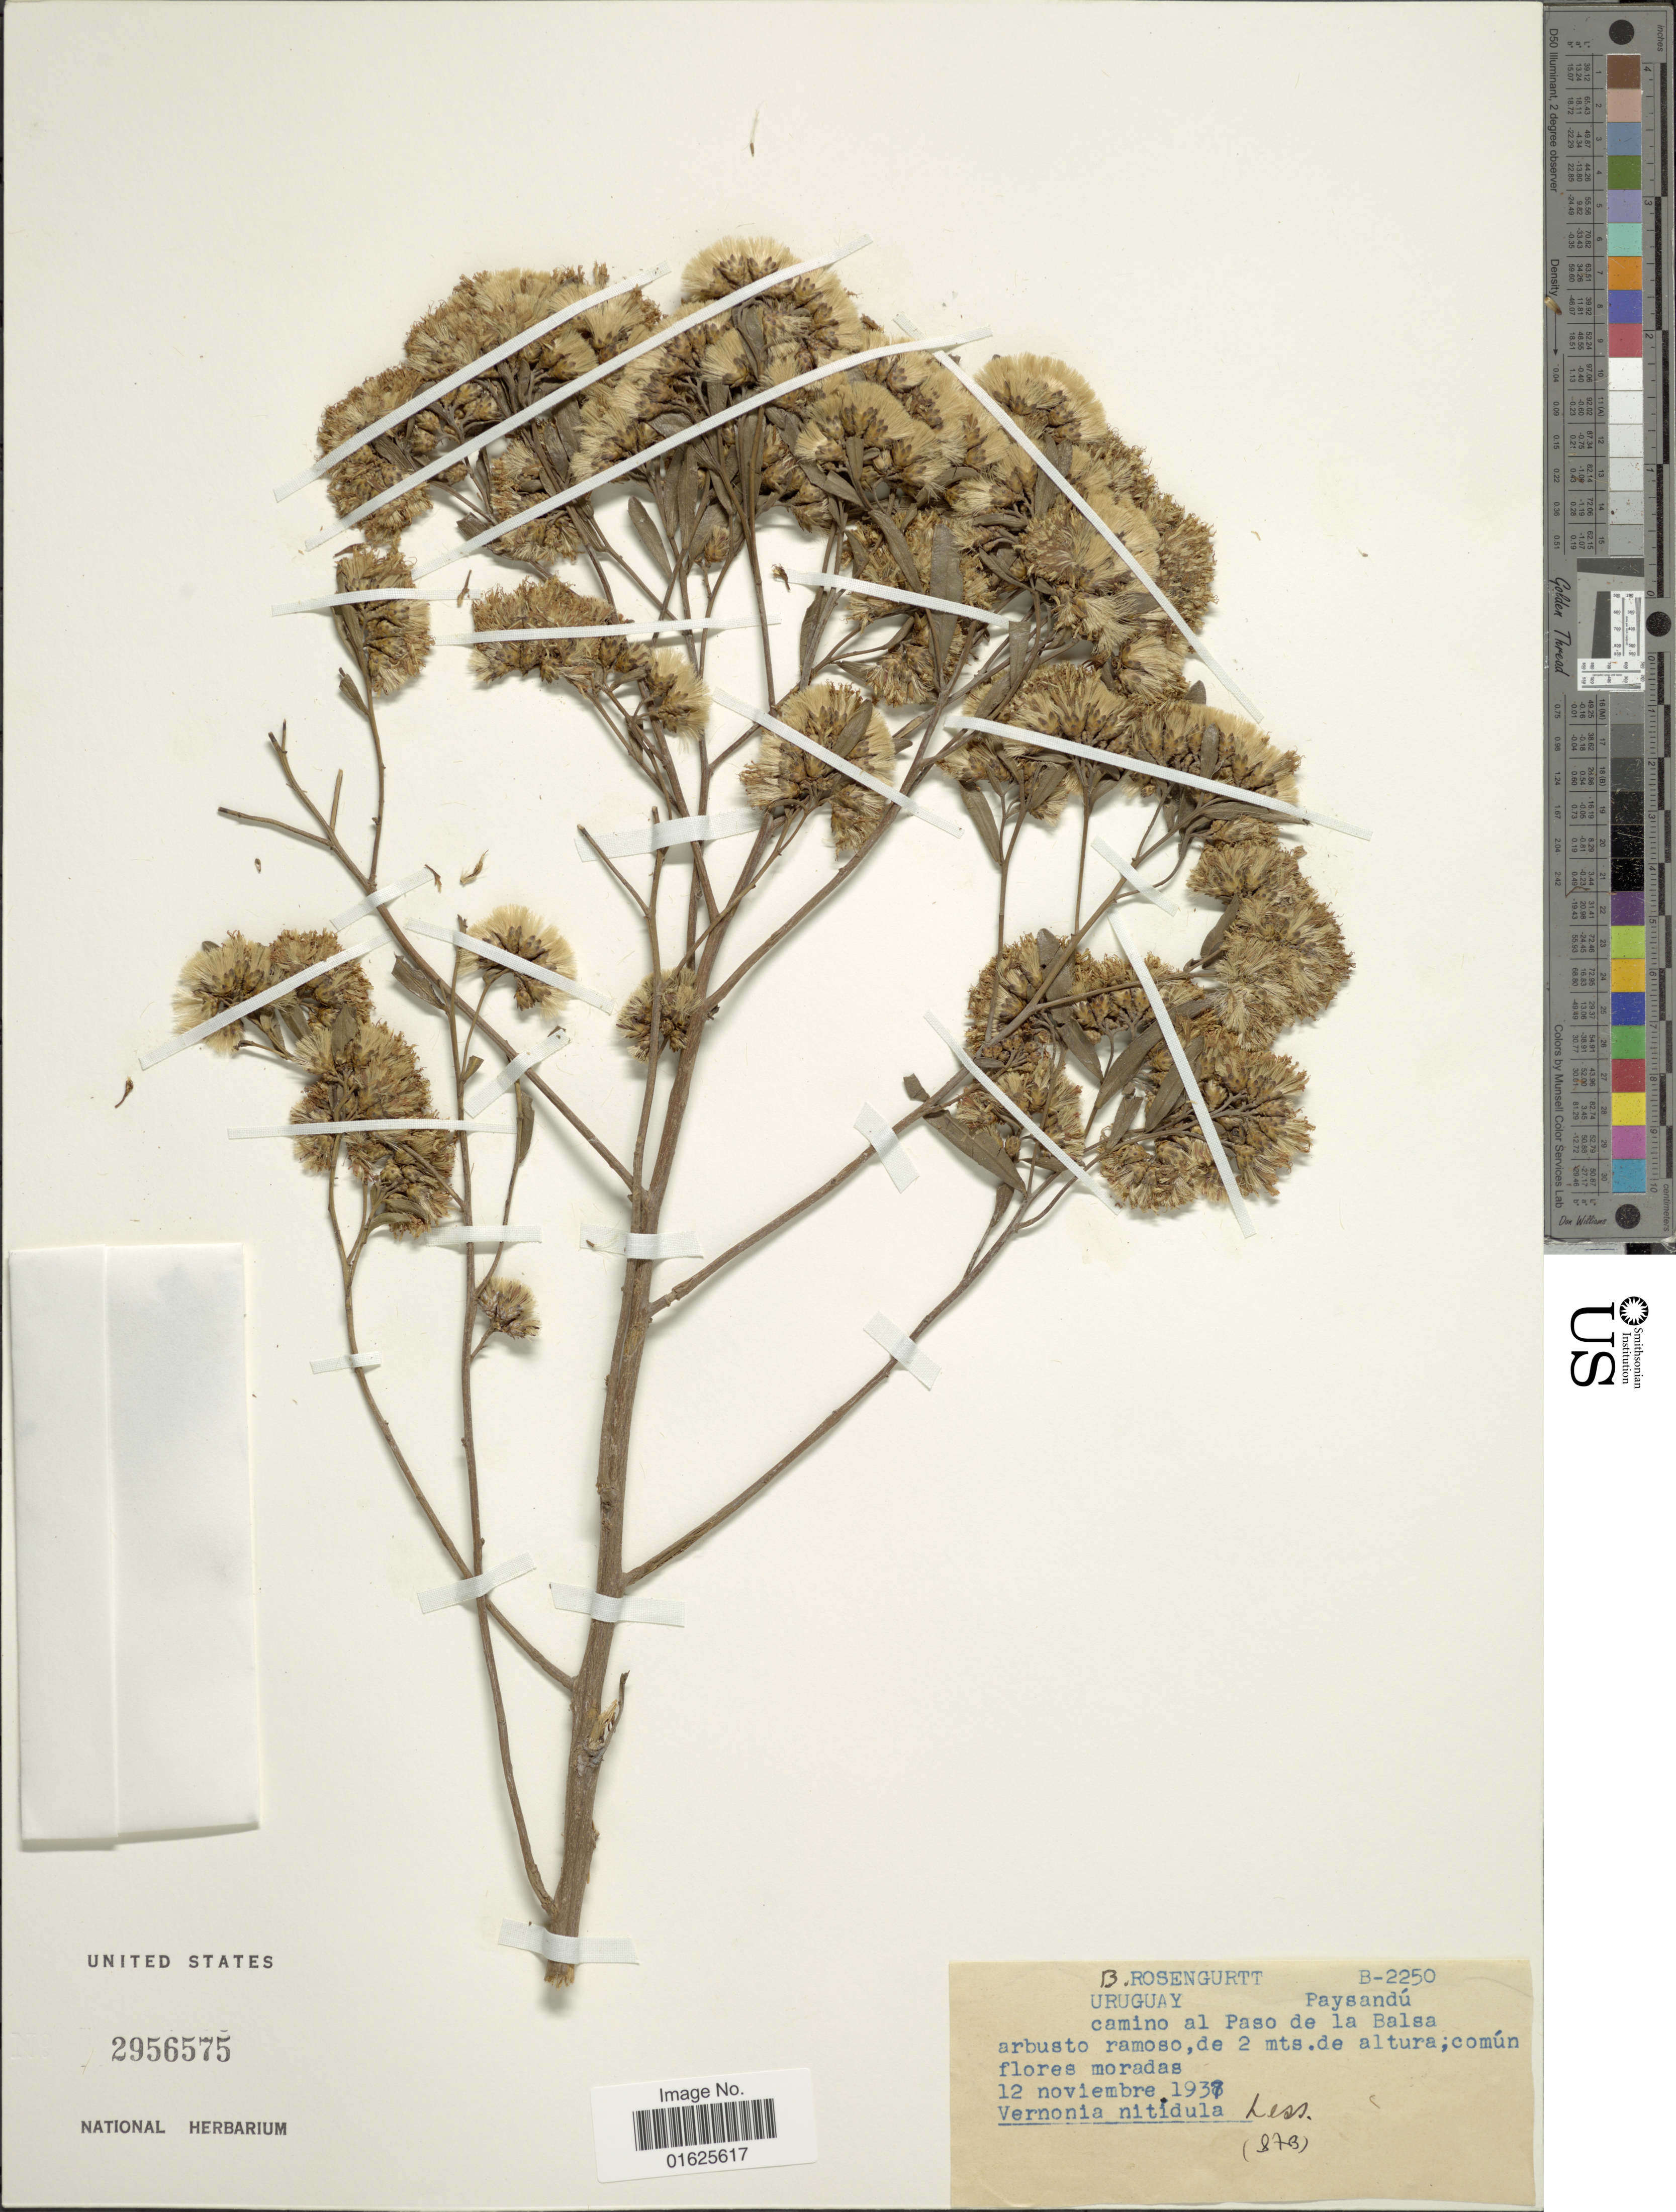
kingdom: Plantae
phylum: Tracheophyta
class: Magnoliopsida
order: Asterales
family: Asteraceae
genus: Vernonanthura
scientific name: Vernonanthura montevidensis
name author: (Spreng.) H. Rob.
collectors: B. Rosengurtt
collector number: B-2250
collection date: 1937-11-12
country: Uruguay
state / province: Paysandu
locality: Camino al Paso de la Balsa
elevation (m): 2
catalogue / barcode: US 2956575